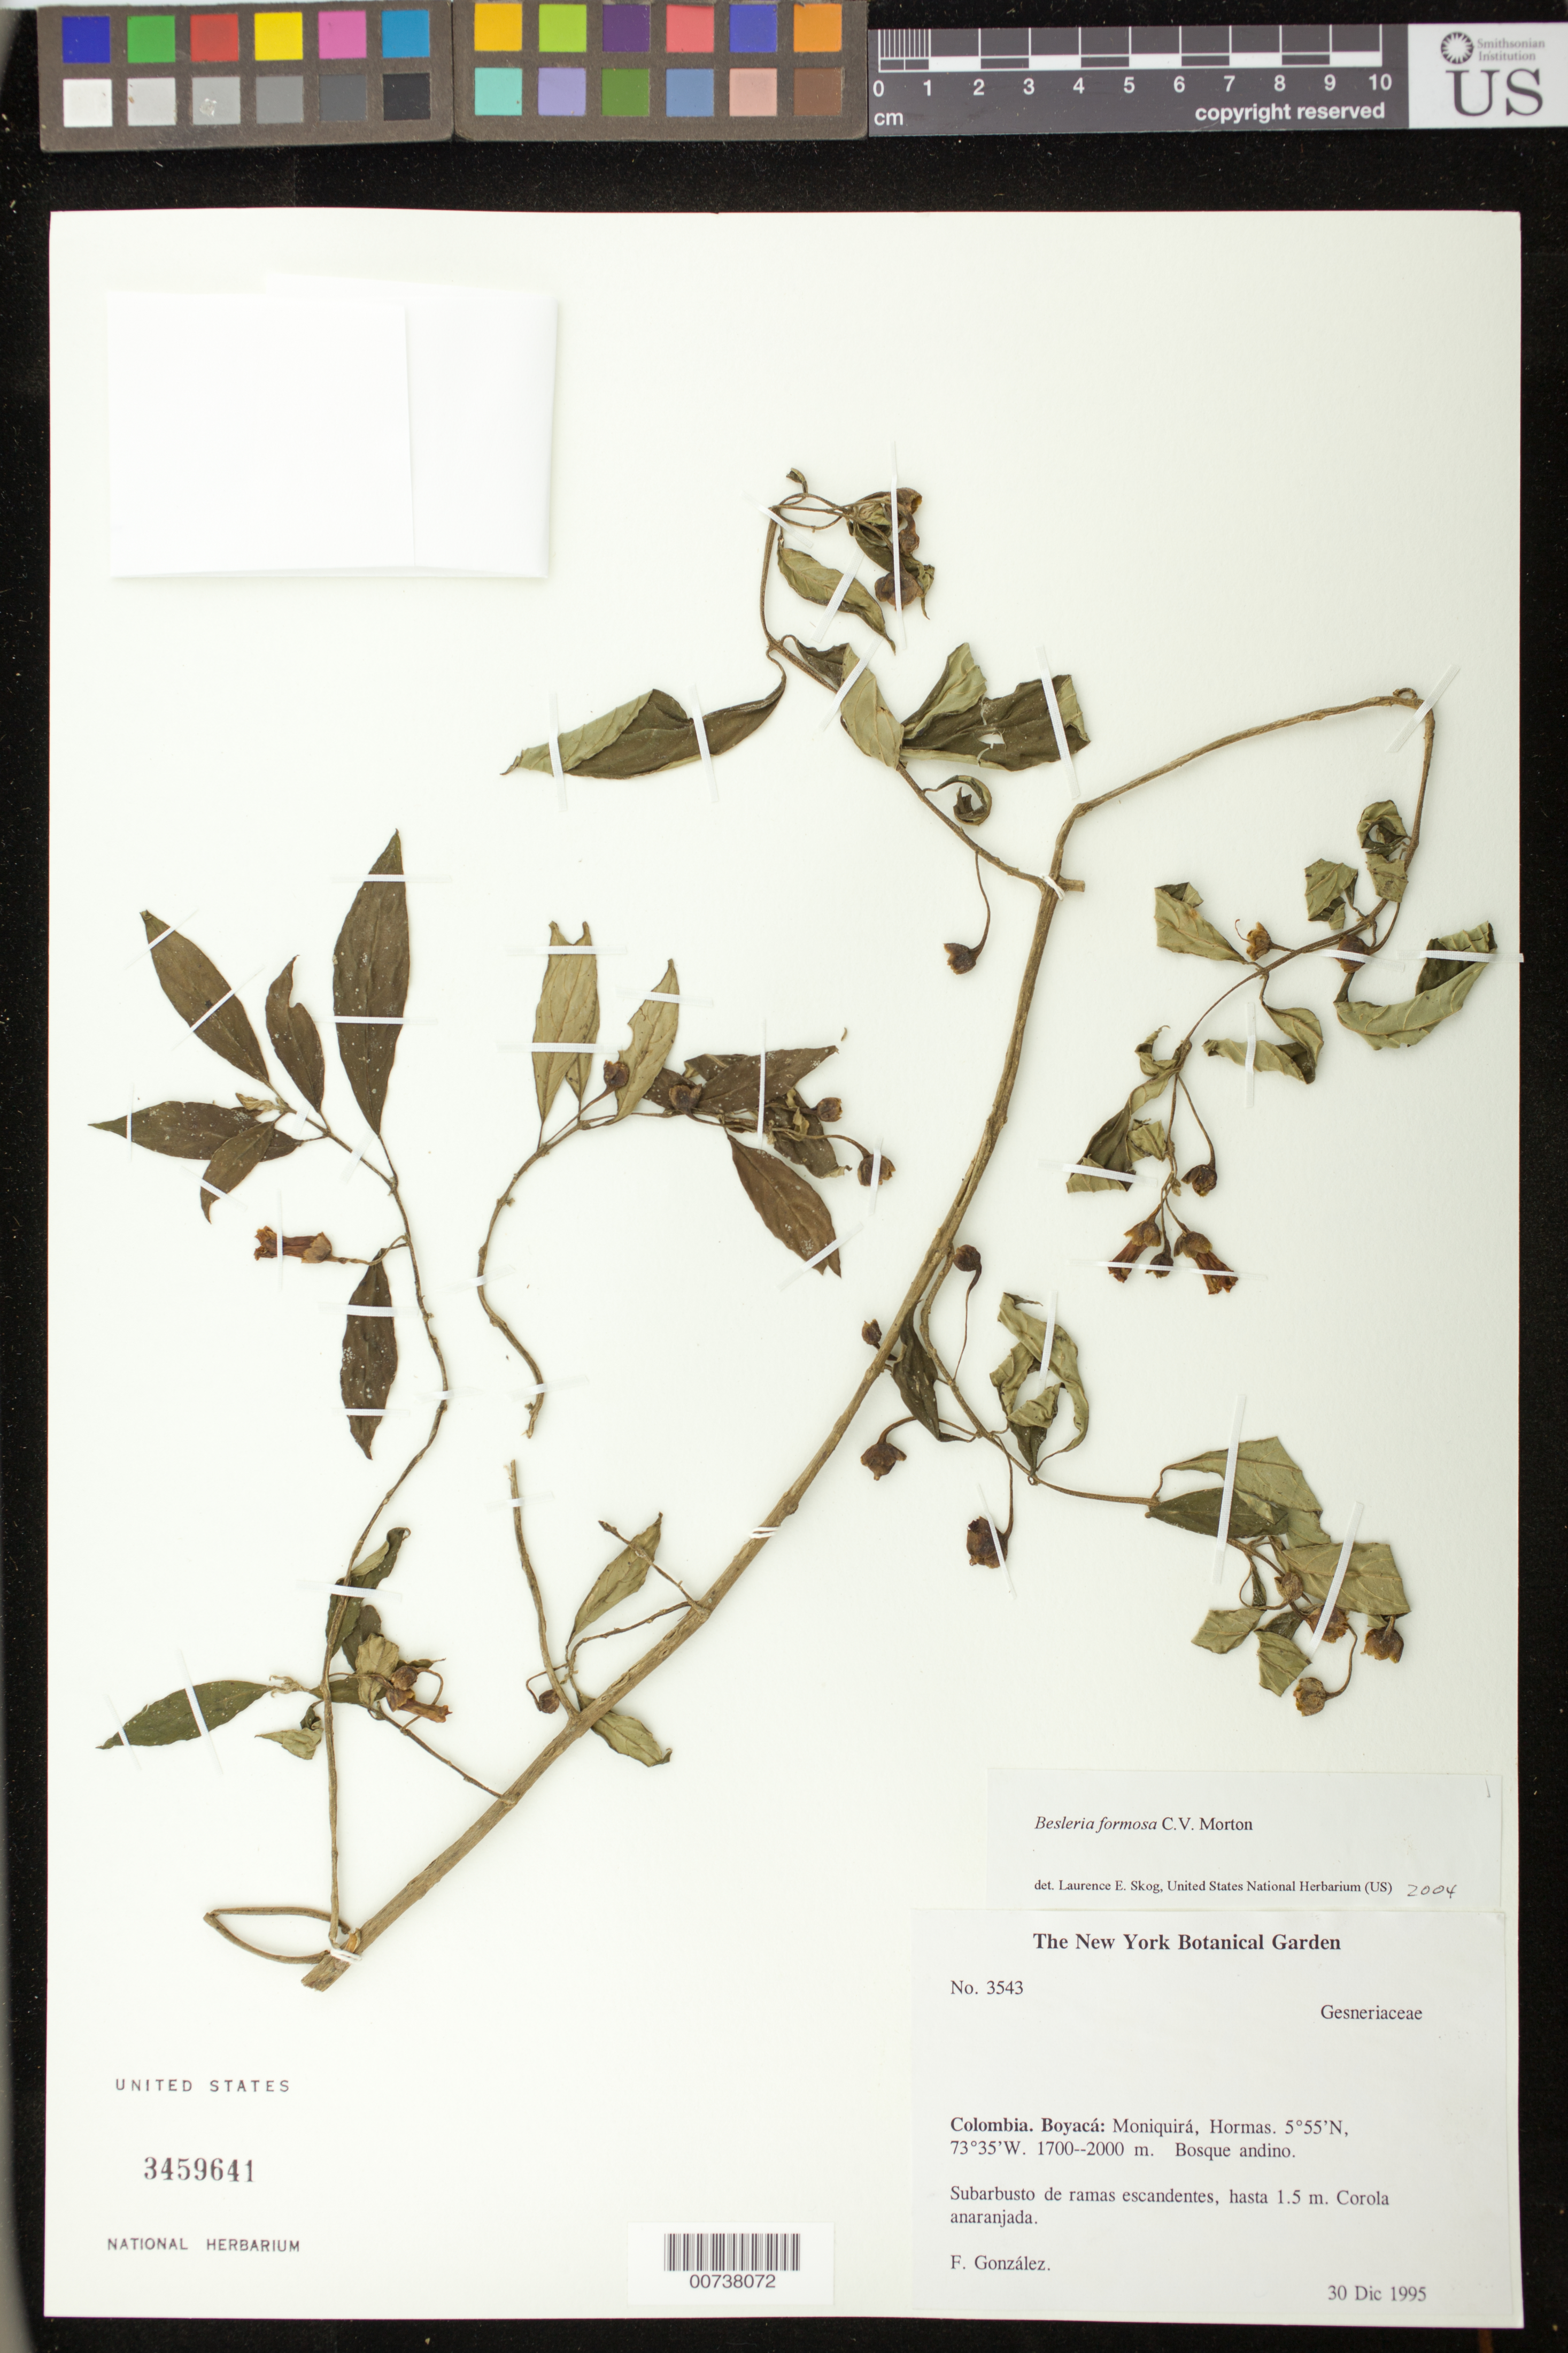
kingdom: Plantae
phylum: Tracheophyta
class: Magnoliopsida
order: Lamiales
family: Gesneriaceae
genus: Besleria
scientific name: Besleria amabilis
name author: C.V. Morton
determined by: Skog, Laurence E.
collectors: F. González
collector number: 3543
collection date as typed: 30 Dec 1995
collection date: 1995-12-30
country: Colombia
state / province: Boyacá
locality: Moniquirá, Hormas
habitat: Bosque andino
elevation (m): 1700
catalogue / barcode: US 3459641